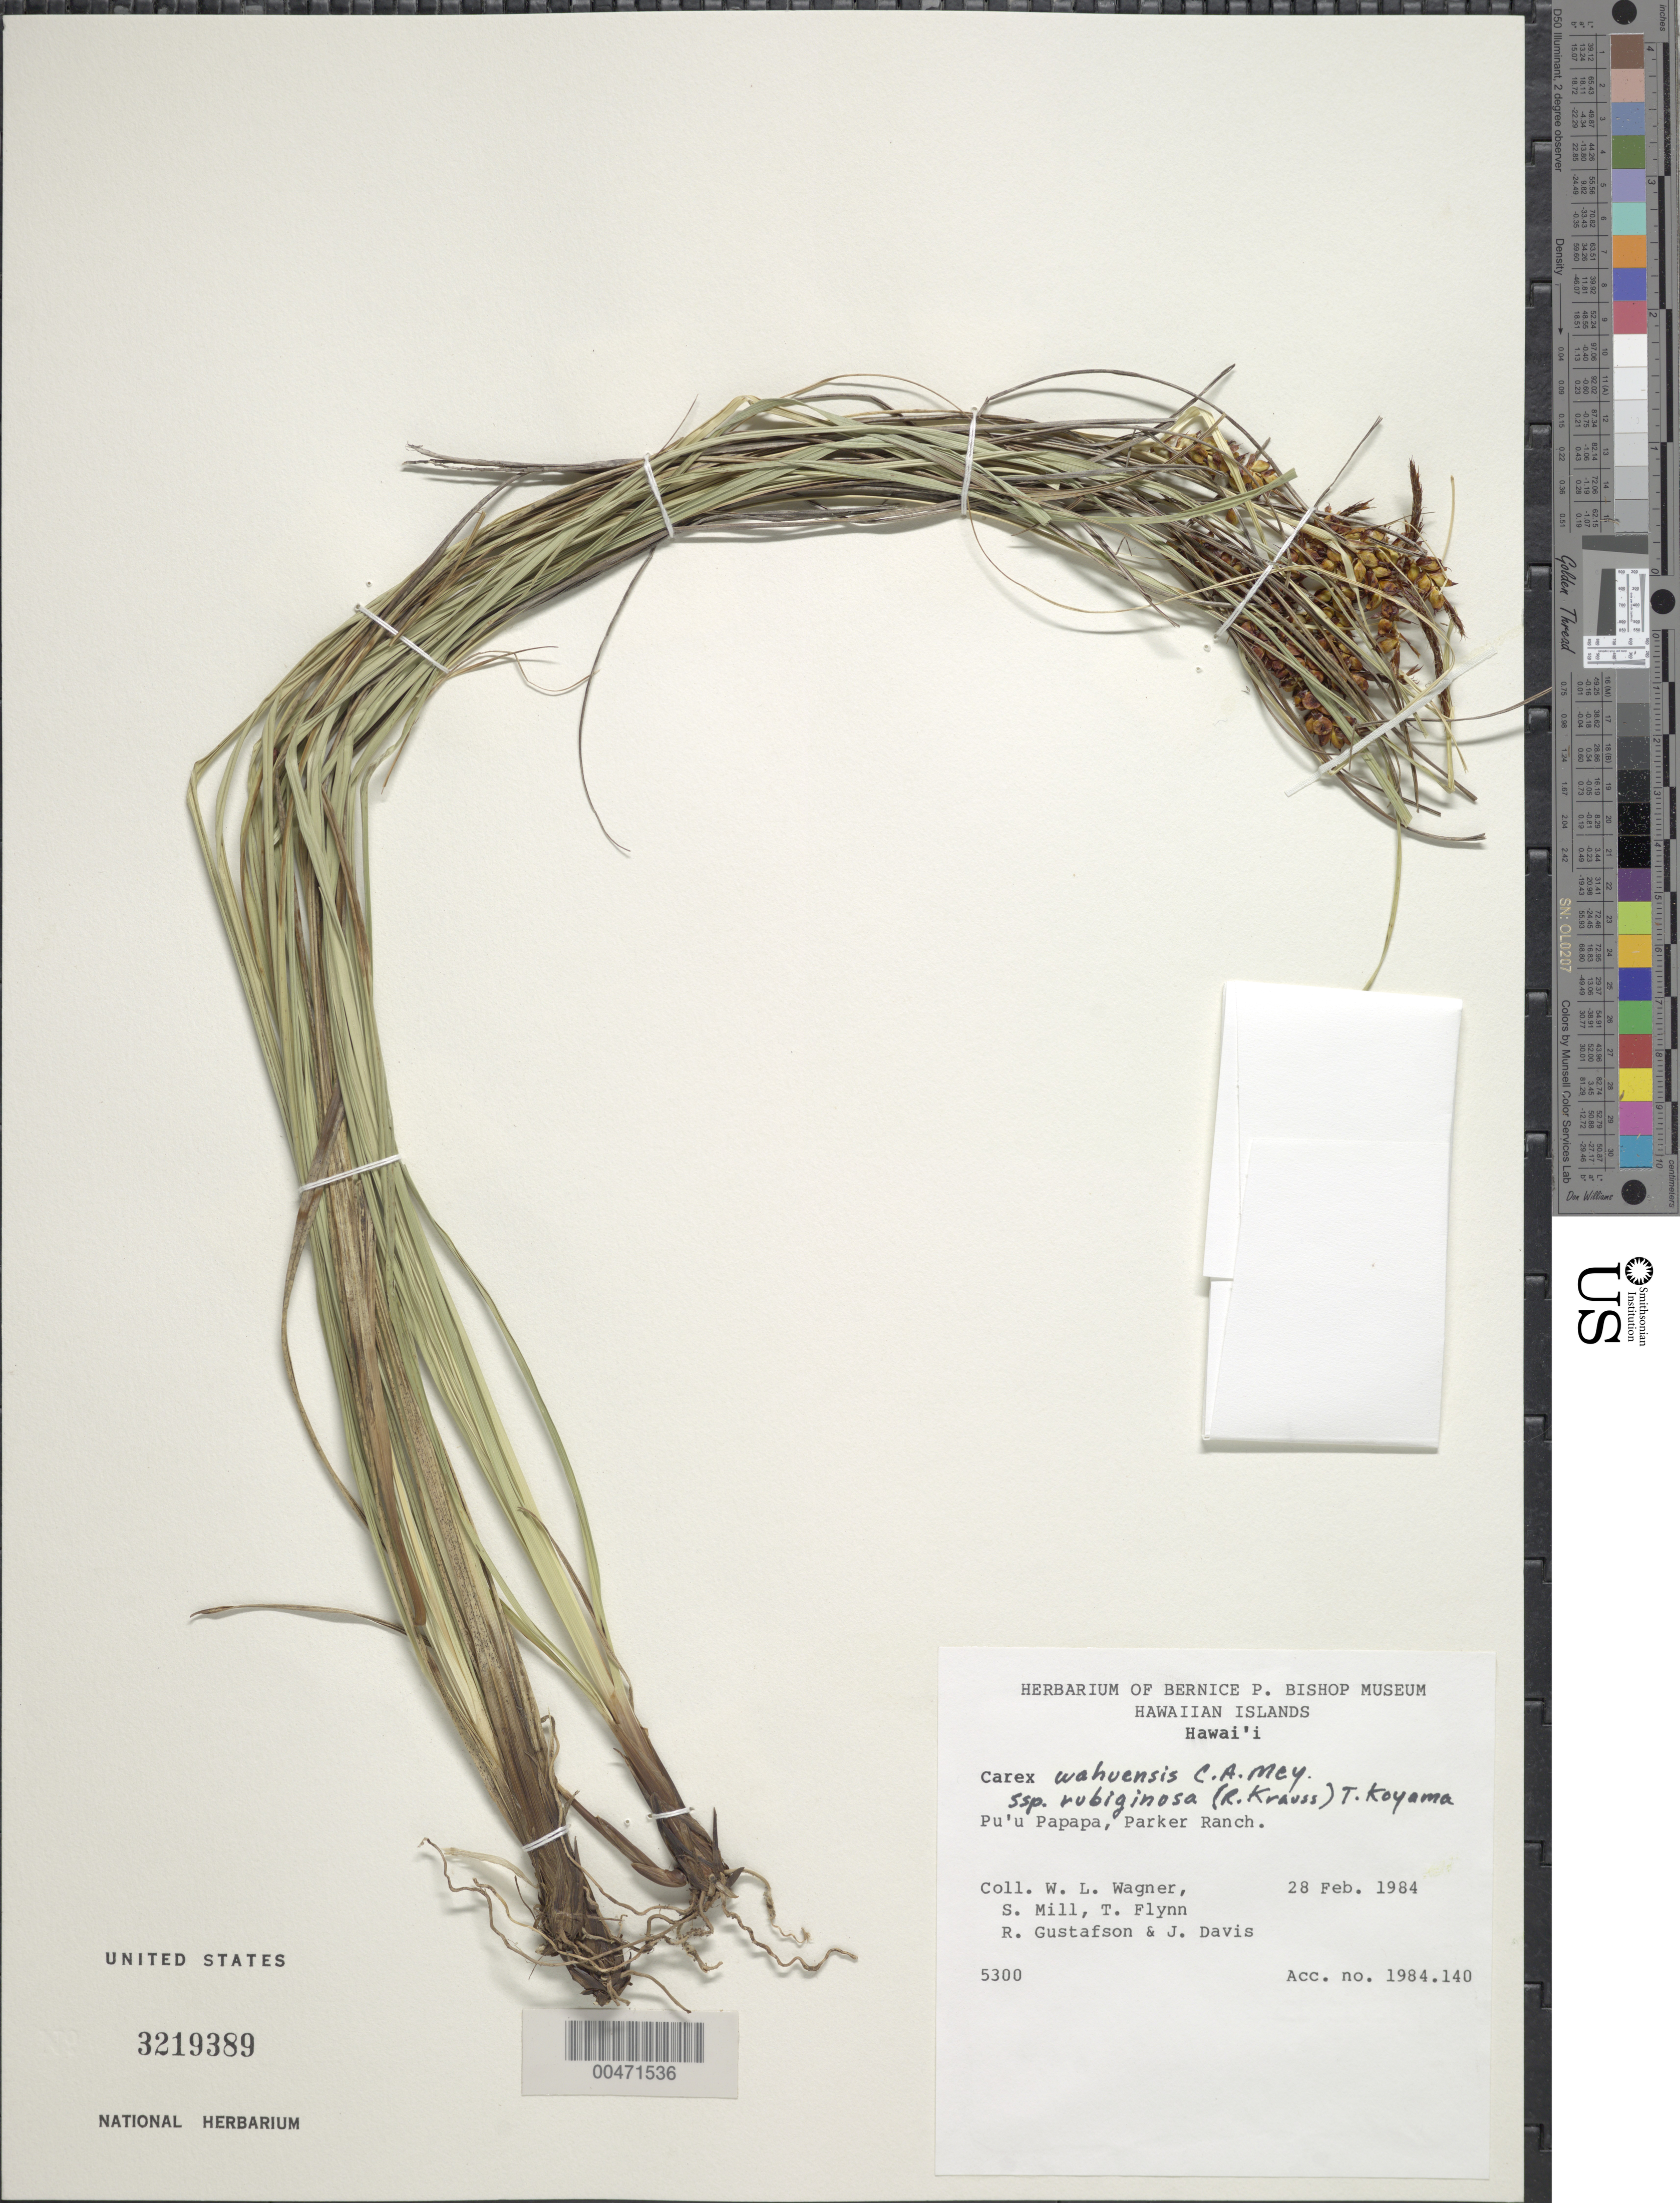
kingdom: Plantae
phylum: Tracheophyta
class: Liliopsida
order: Poales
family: Cyperaceae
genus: Carex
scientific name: Carex wahuensis subsp. rubiginosa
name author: (R.W. Krauss) T. Koyama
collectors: W. L. Wagner, S. W. Miller, T. W. Flynn, R. Gustafson & J. Davis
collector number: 5300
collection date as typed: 28 Feb 1984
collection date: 1984-02-28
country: United States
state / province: Hawaii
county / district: Hawaii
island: Hawaii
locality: Pu'u Papapa, Parker Ranch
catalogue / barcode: US 3219389